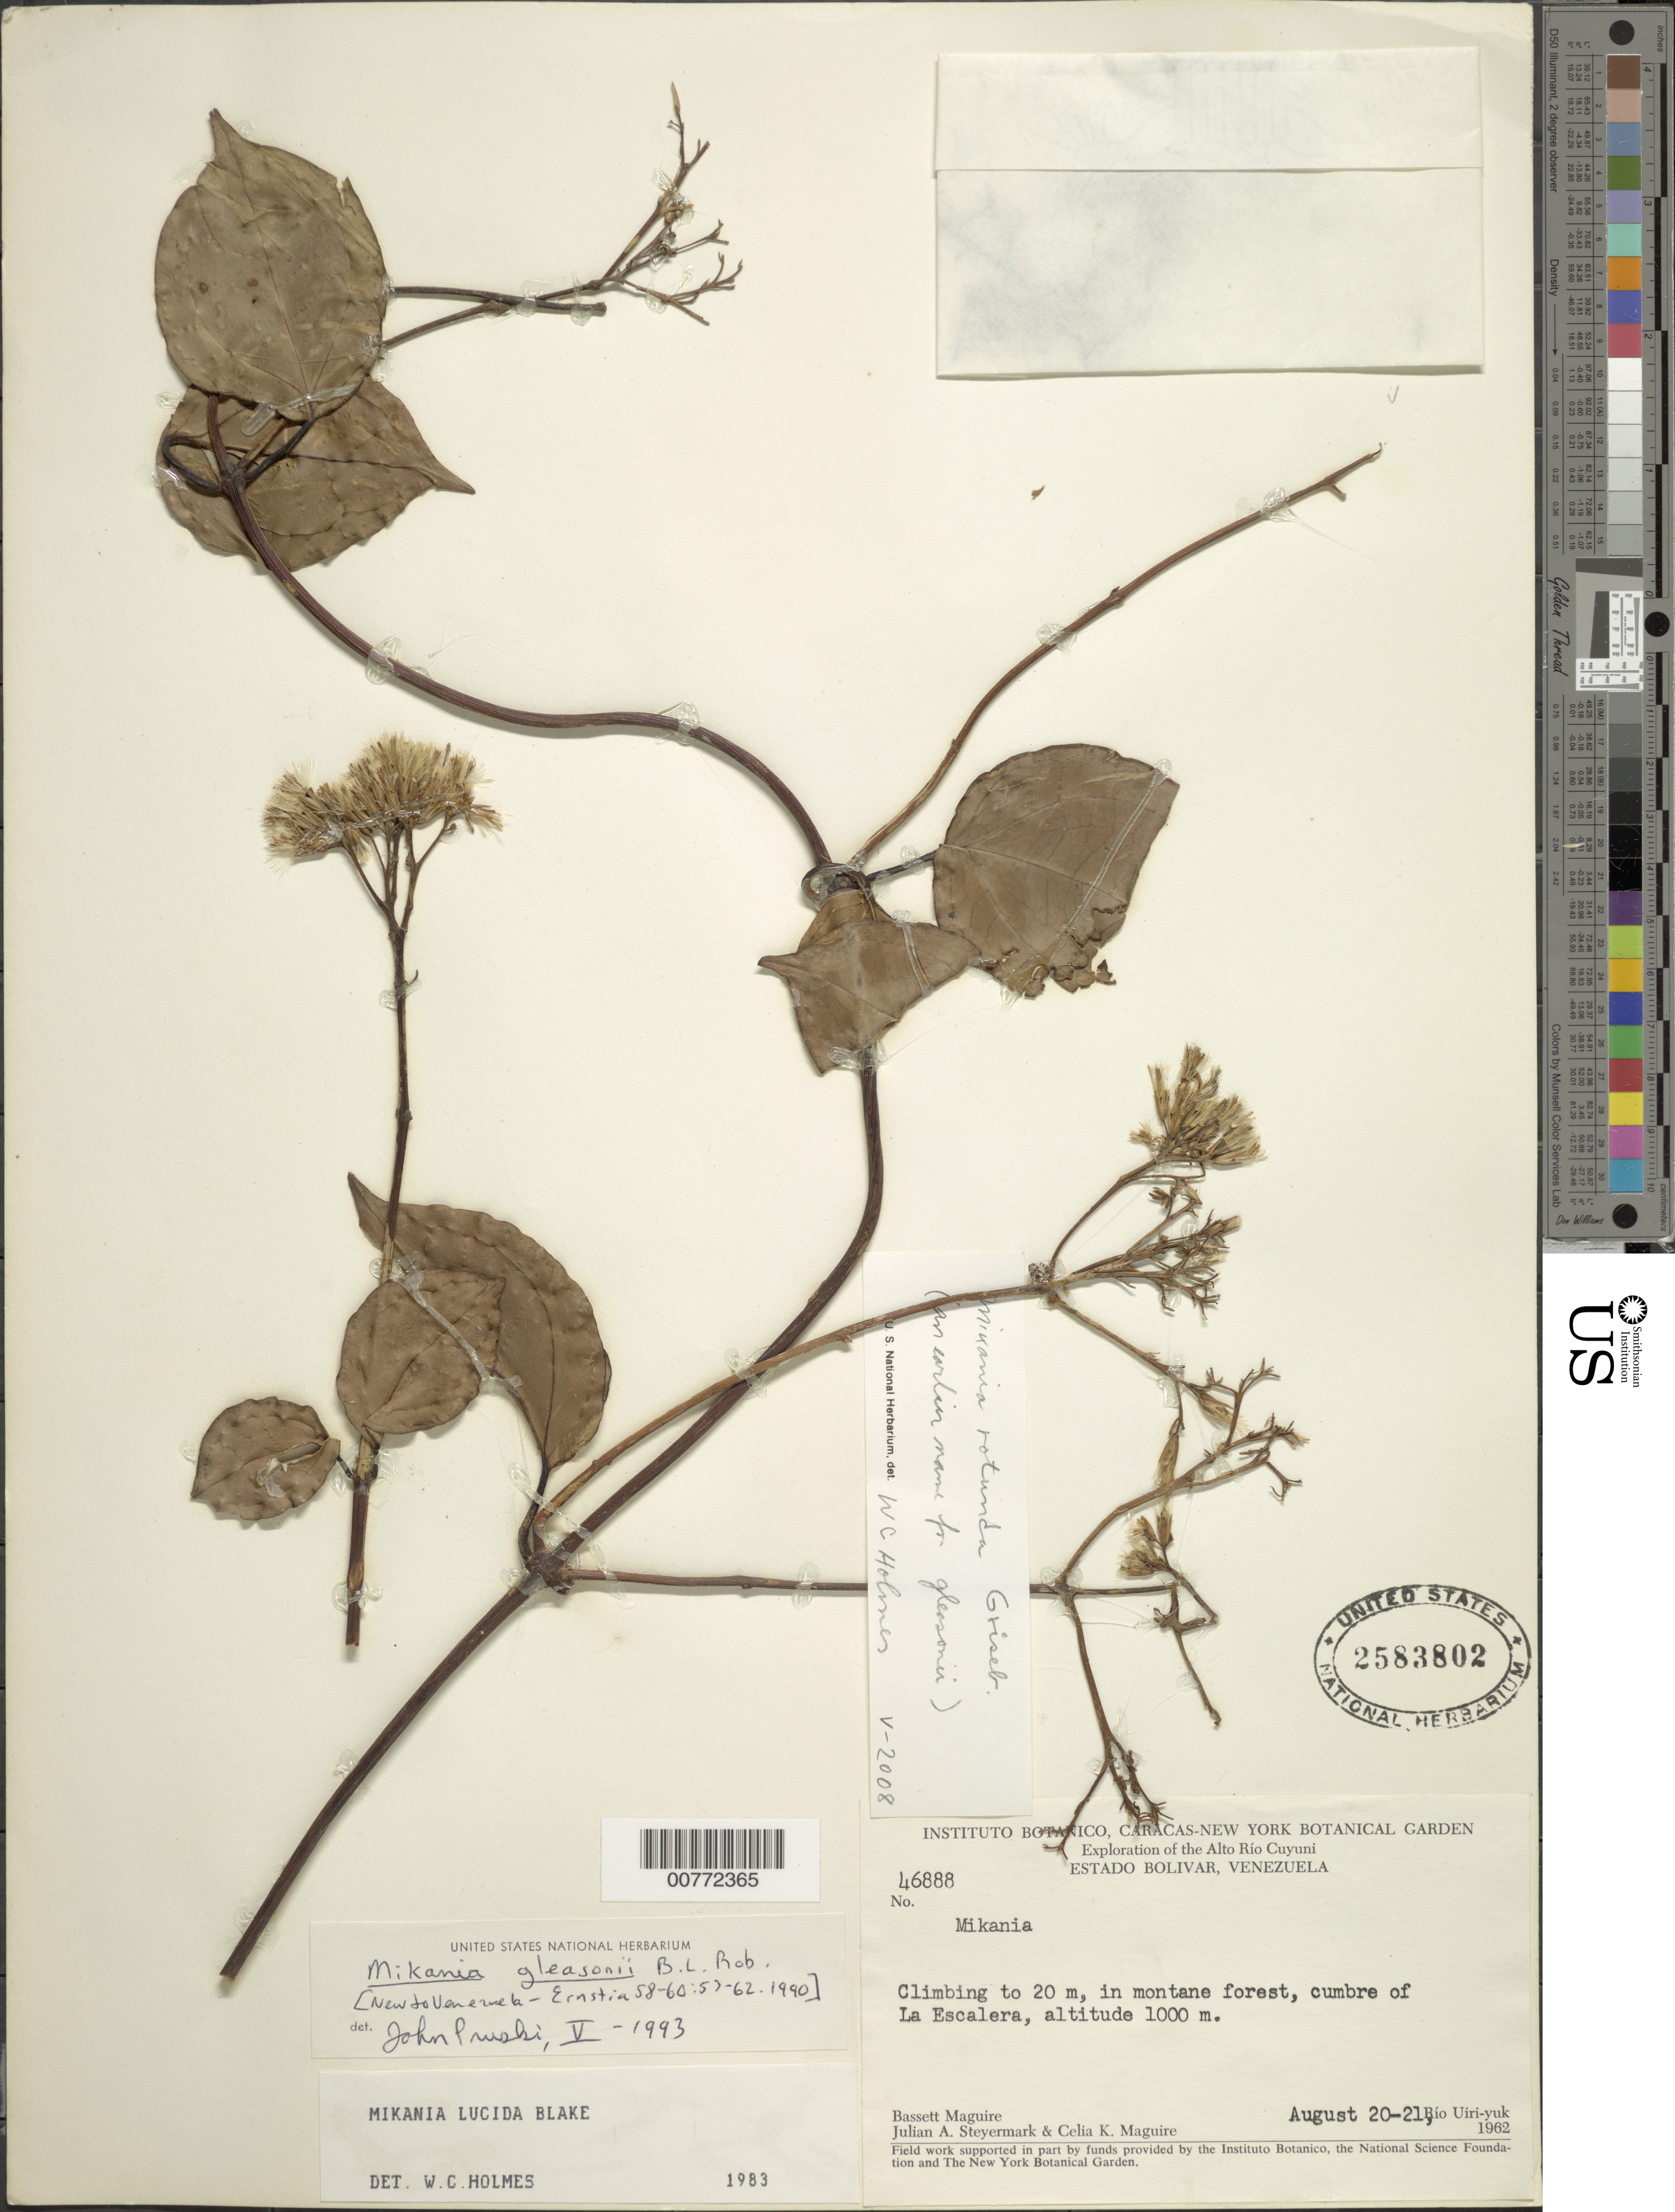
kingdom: Plantae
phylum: Tracheophyta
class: Magnoliopsida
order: Asterales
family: Asteraceae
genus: Mikania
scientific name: Mikania gleasonii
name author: B.L. Rob.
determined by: Pruski, J. F.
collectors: B. Maguire, C. K. Maguire & J. Steyermark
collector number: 46888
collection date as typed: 20-Aug-62 to 21-Aug-62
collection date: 1962-08-20/1962-08-21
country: Venezuela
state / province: Bolívar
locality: Alto Río Cuyuni, Río Uiri-yuk, La Escalera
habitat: Montane forest, cumbre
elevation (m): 1000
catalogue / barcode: US 2583802